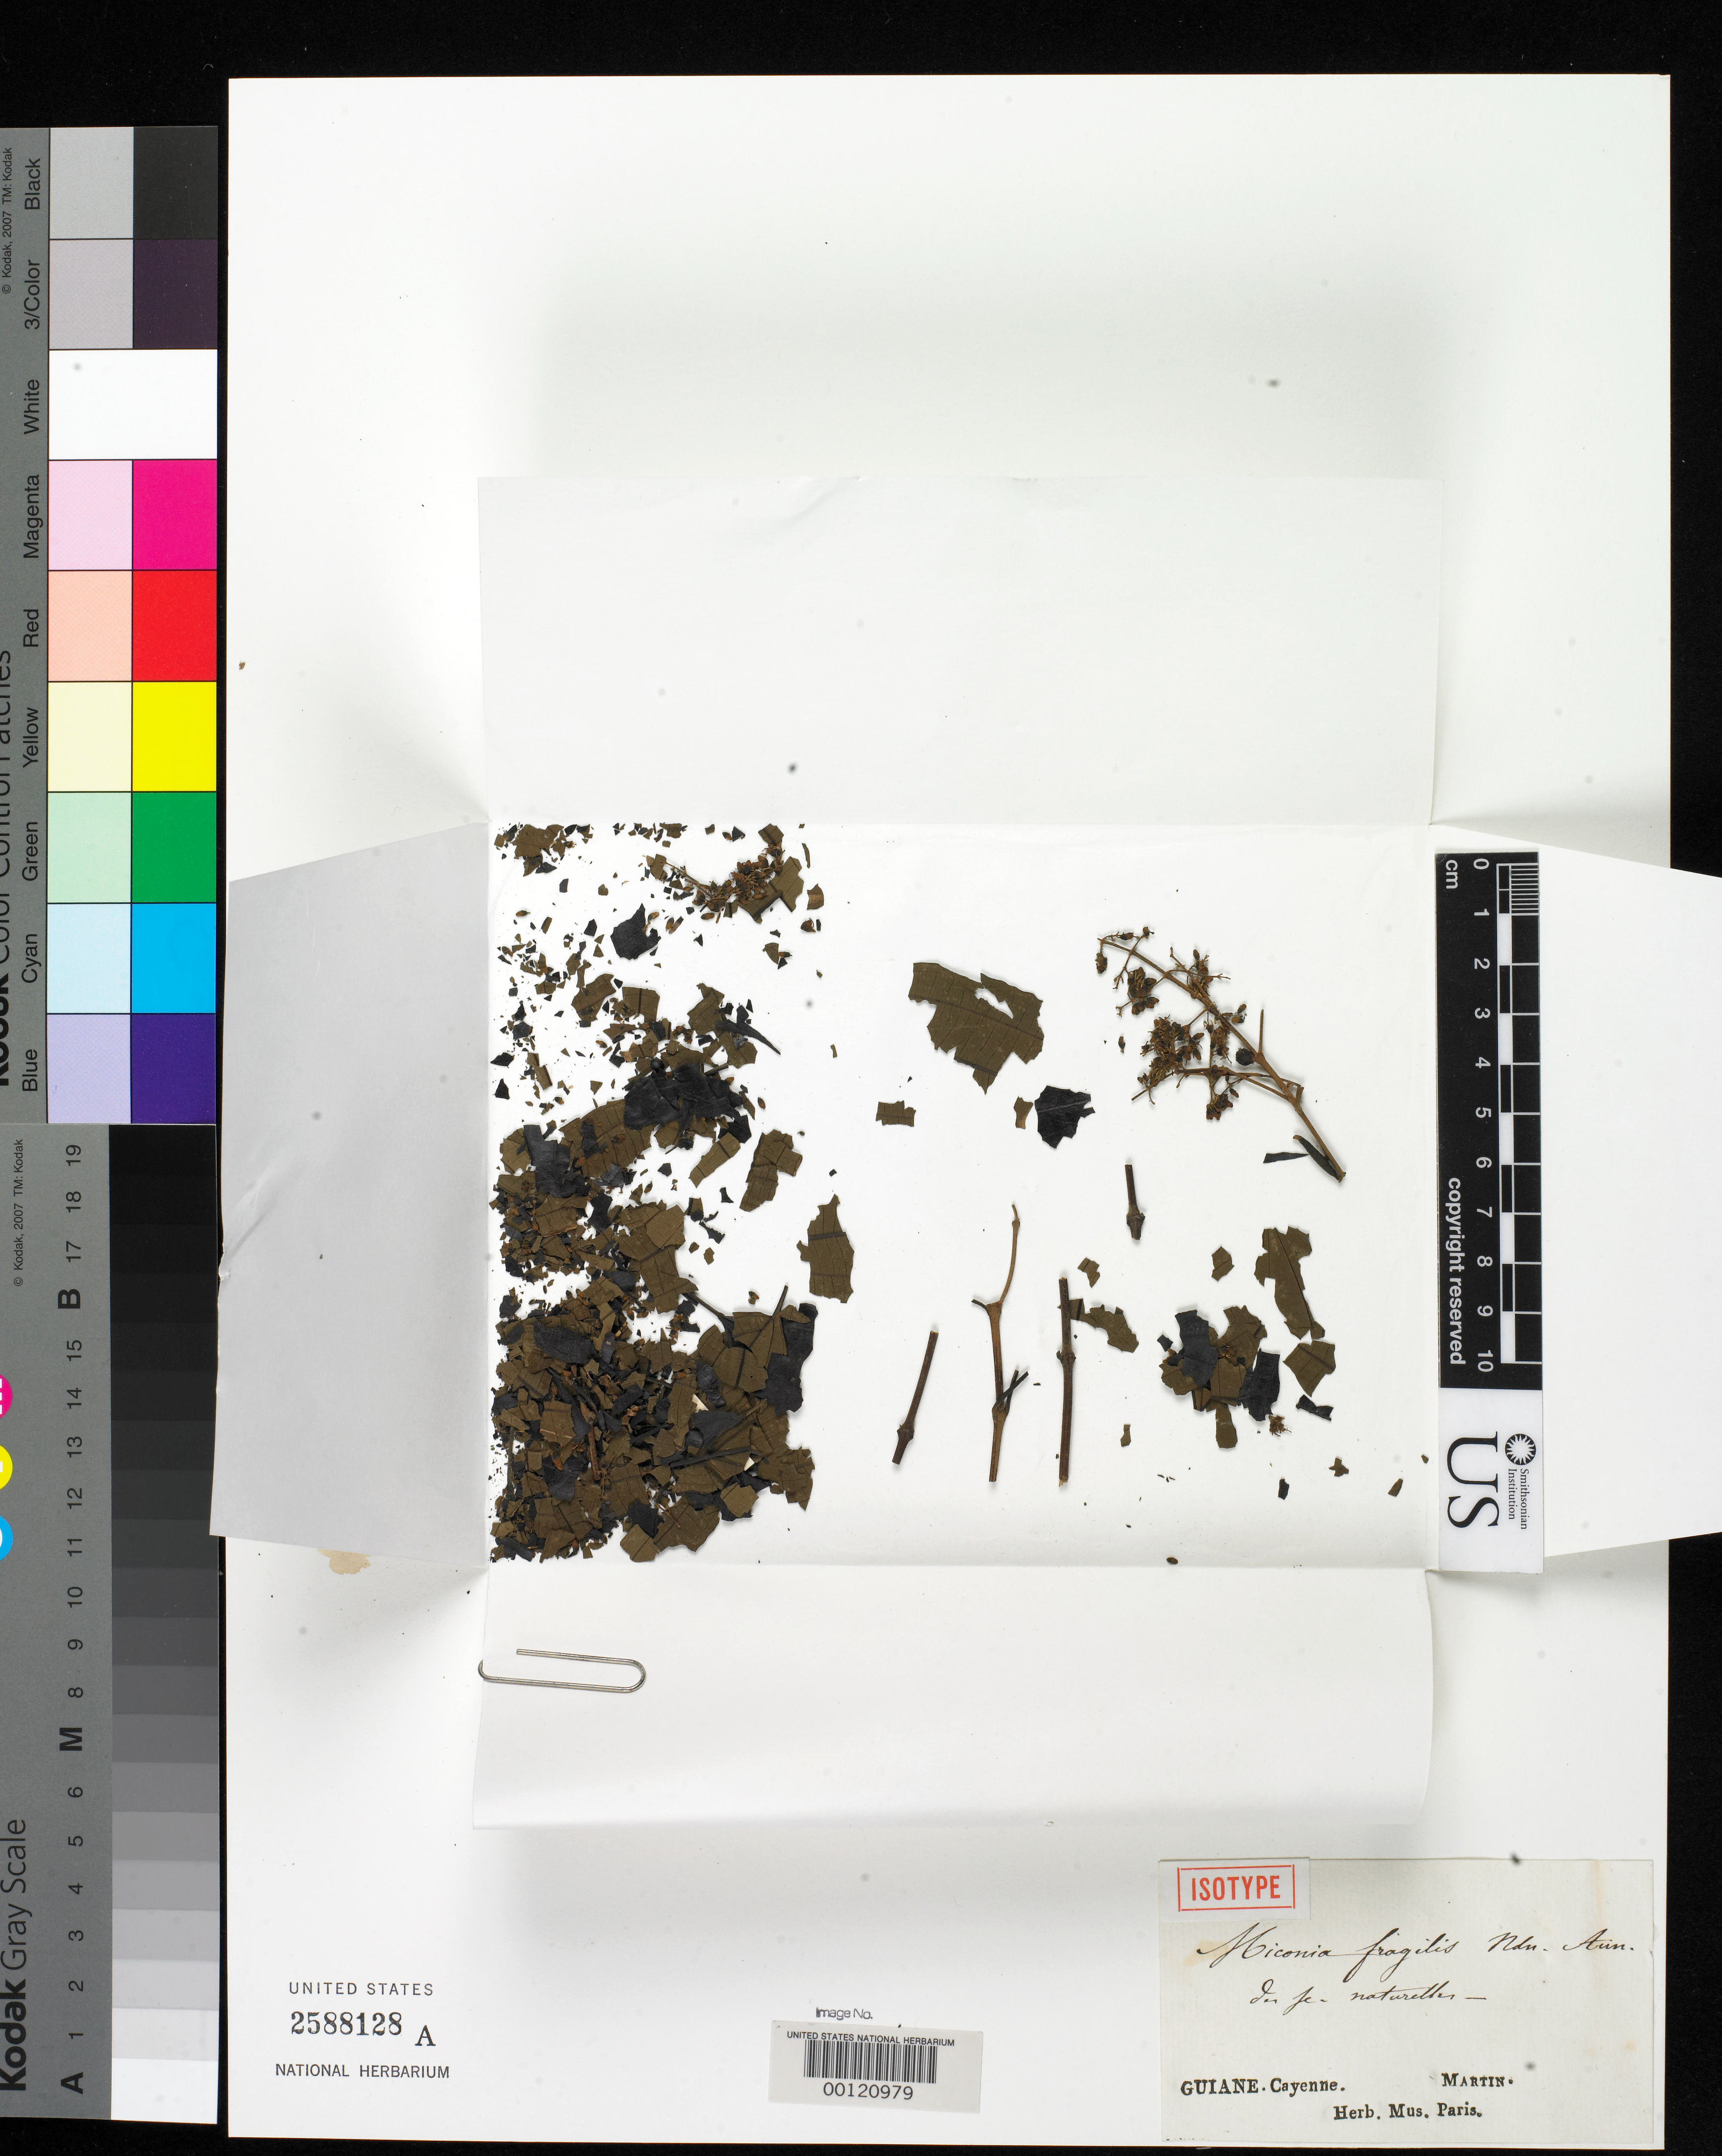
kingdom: Plantae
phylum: Tracheophyta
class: Magnoliopsida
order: Myrtales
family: Melastomataceae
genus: Miconia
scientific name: Miconia fragilis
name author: Naudin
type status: Isotype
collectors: Martin, --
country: French Guiana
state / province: Cayenne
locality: Cayenne.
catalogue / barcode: US 2588128A